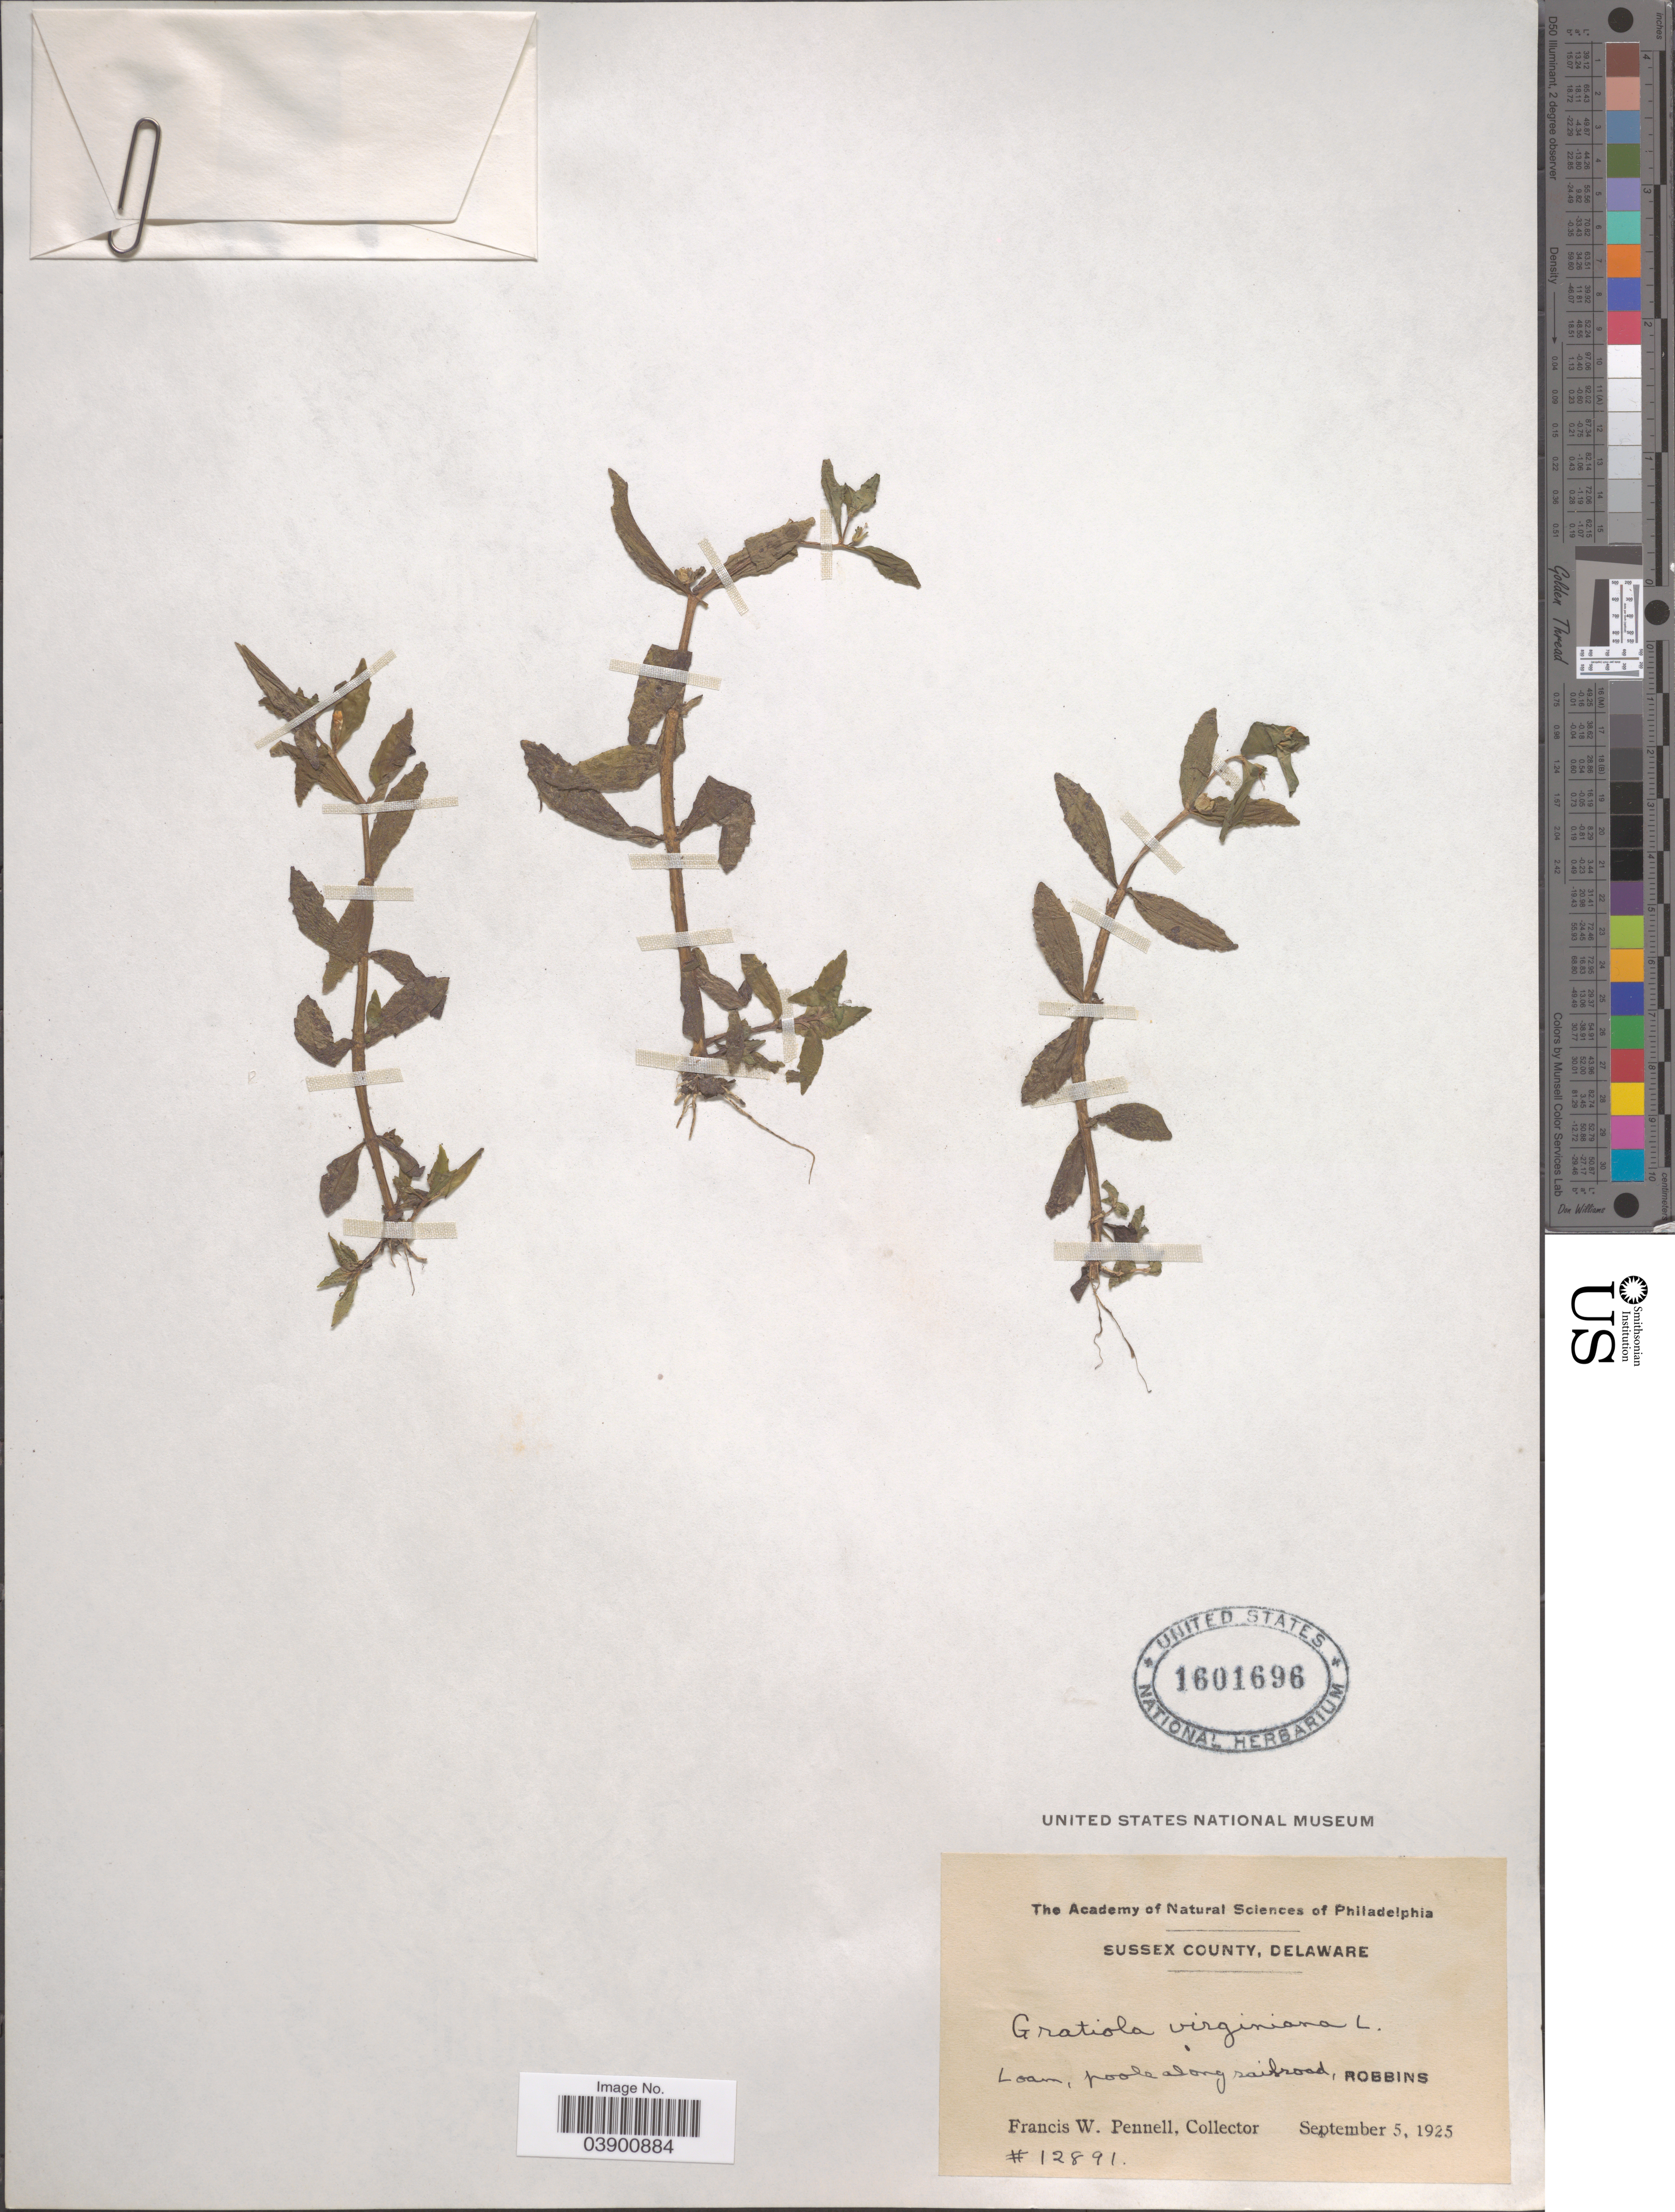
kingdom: Plantae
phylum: Tracheophyta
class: Magnoliopsida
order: Lamiales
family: Plantaginaceae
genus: Gratiola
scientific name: Gratiola virginiana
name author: L.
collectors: F. W. Pennell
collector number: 12891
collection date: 1925-09-05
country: United States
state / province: Delaware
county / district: Sussex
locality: Sussex County. Along railroad, Robbins.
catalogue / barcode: US 1601696